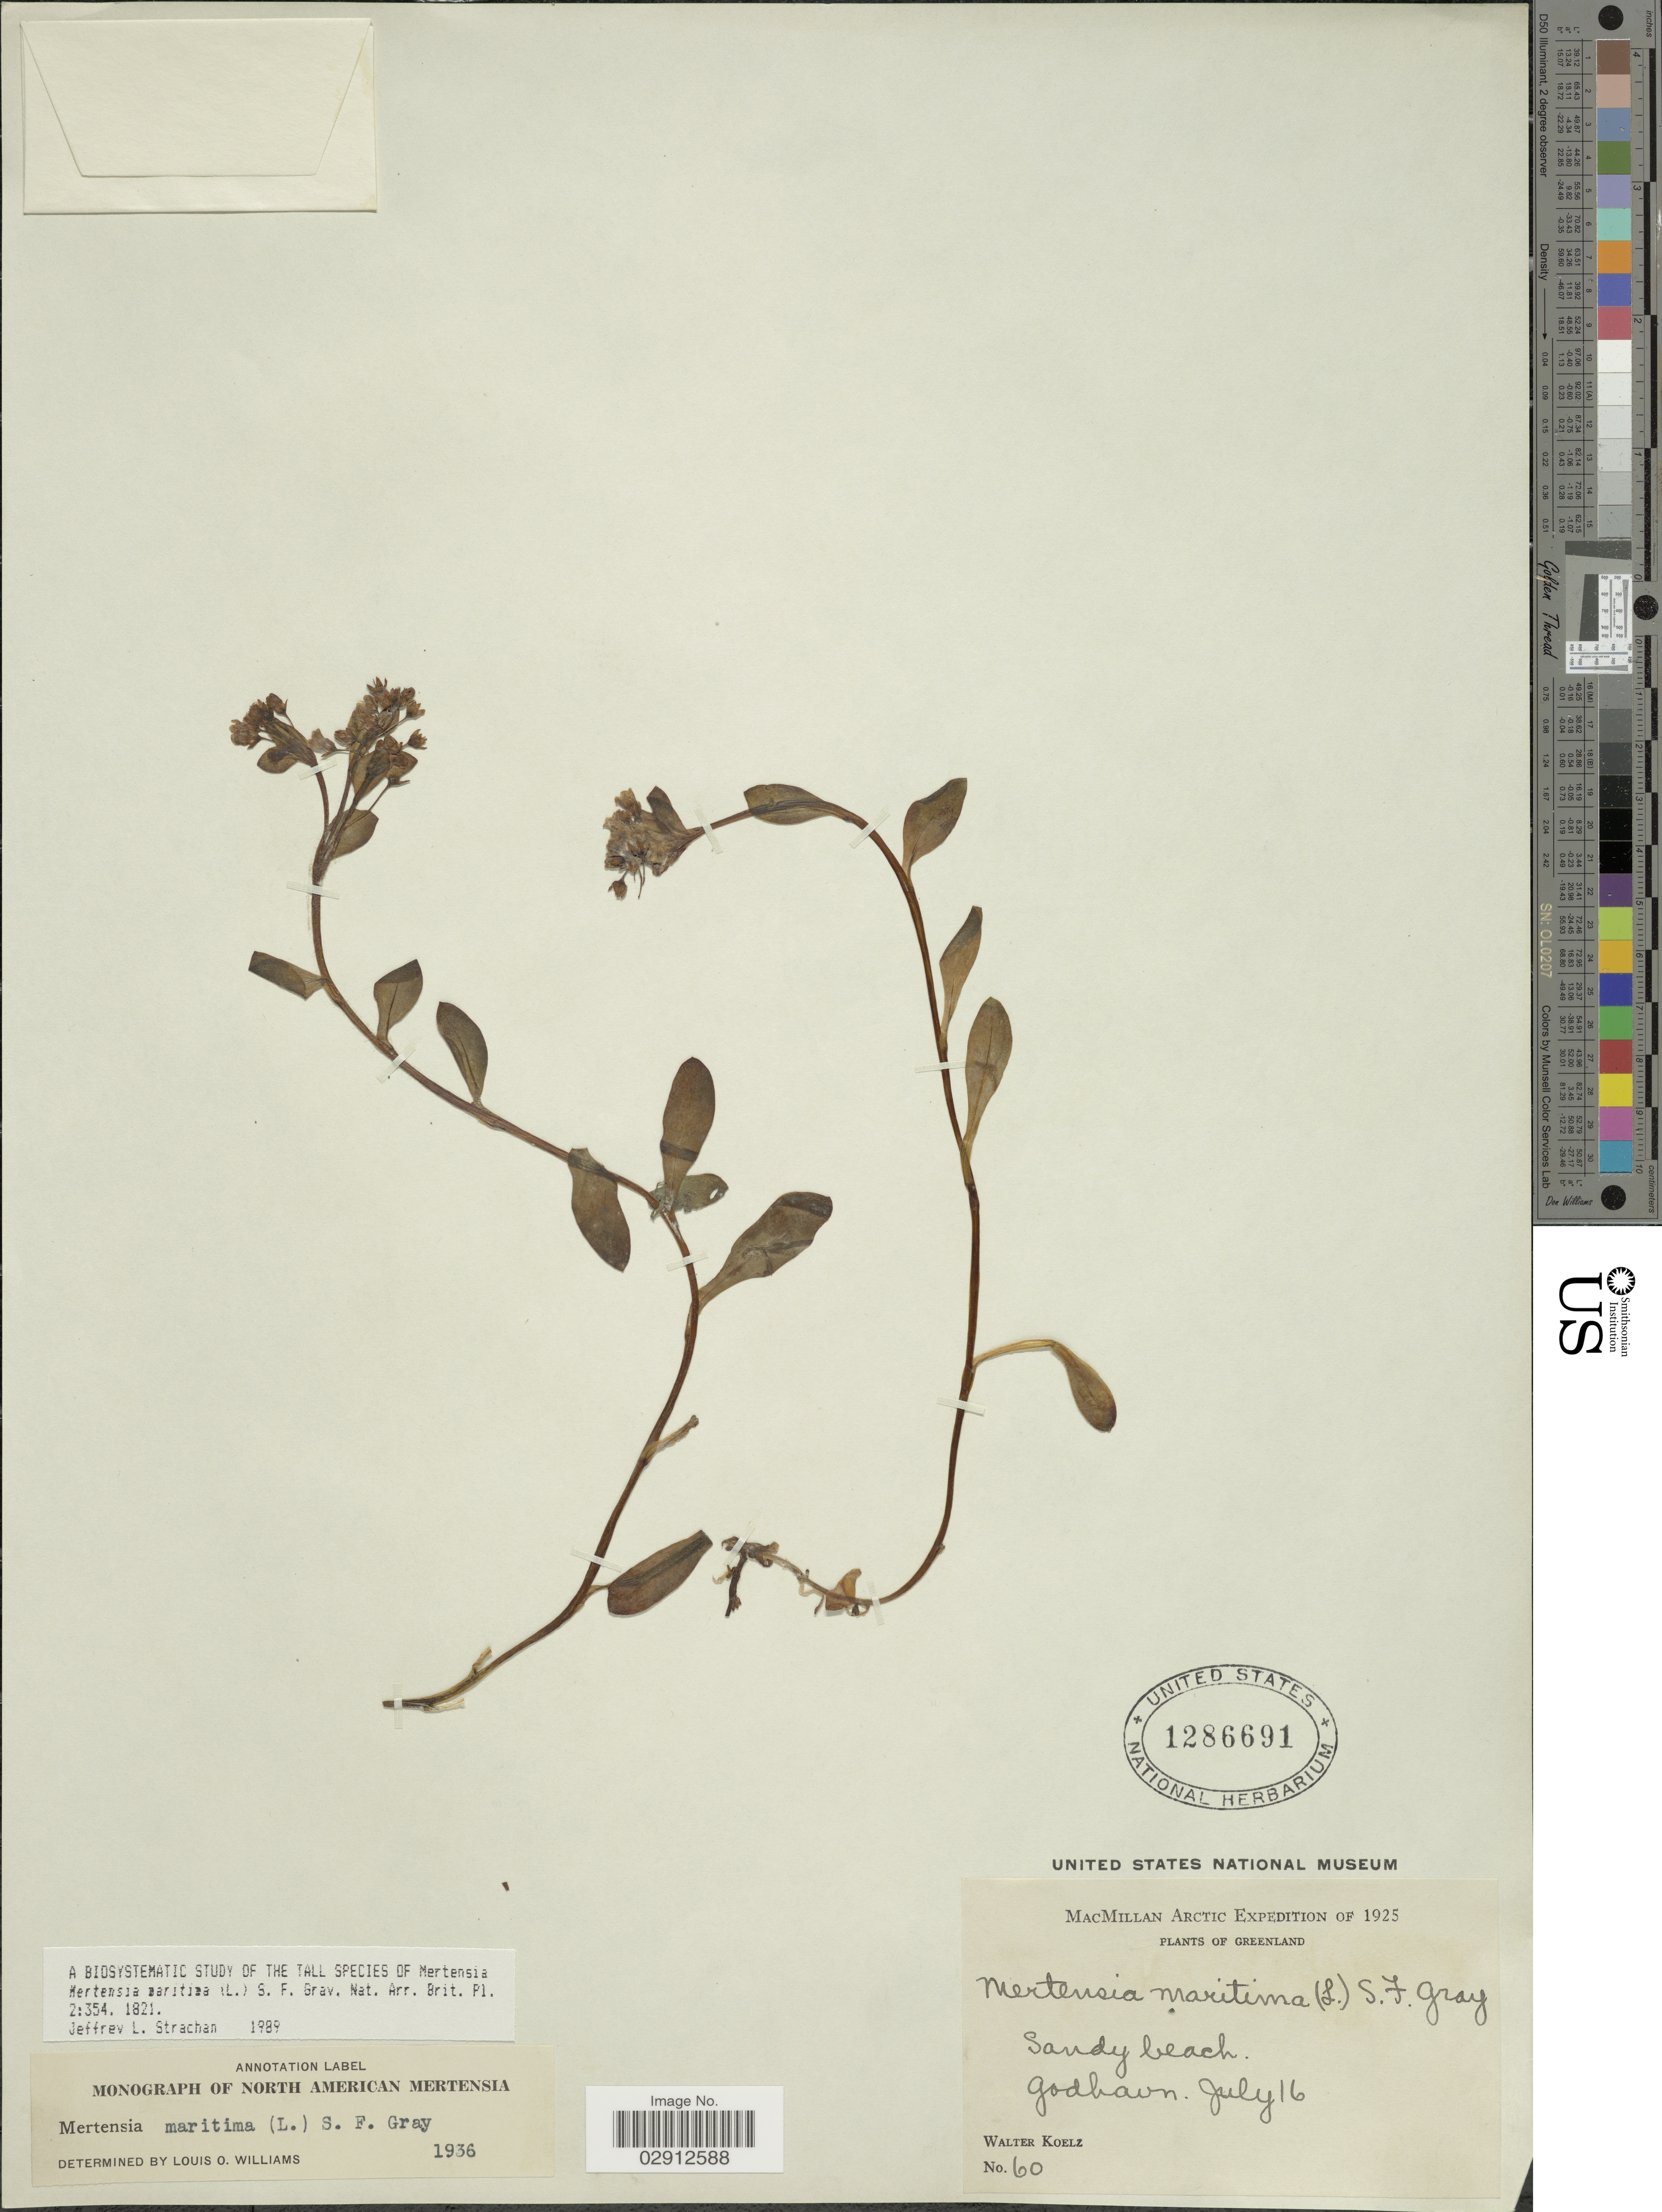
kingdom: Plantae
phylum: Tracheophyta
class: Magnoliopsida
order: Boraginales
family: Boraginaceae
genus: Mertensia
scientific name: Mertensia maritima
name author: (L.) S.F. Gray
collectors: W. N. Koelz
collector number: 60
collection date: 1925-07-16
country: Greenland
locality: Godhavn, MacMillan Arctic.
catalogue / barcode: US 1286691